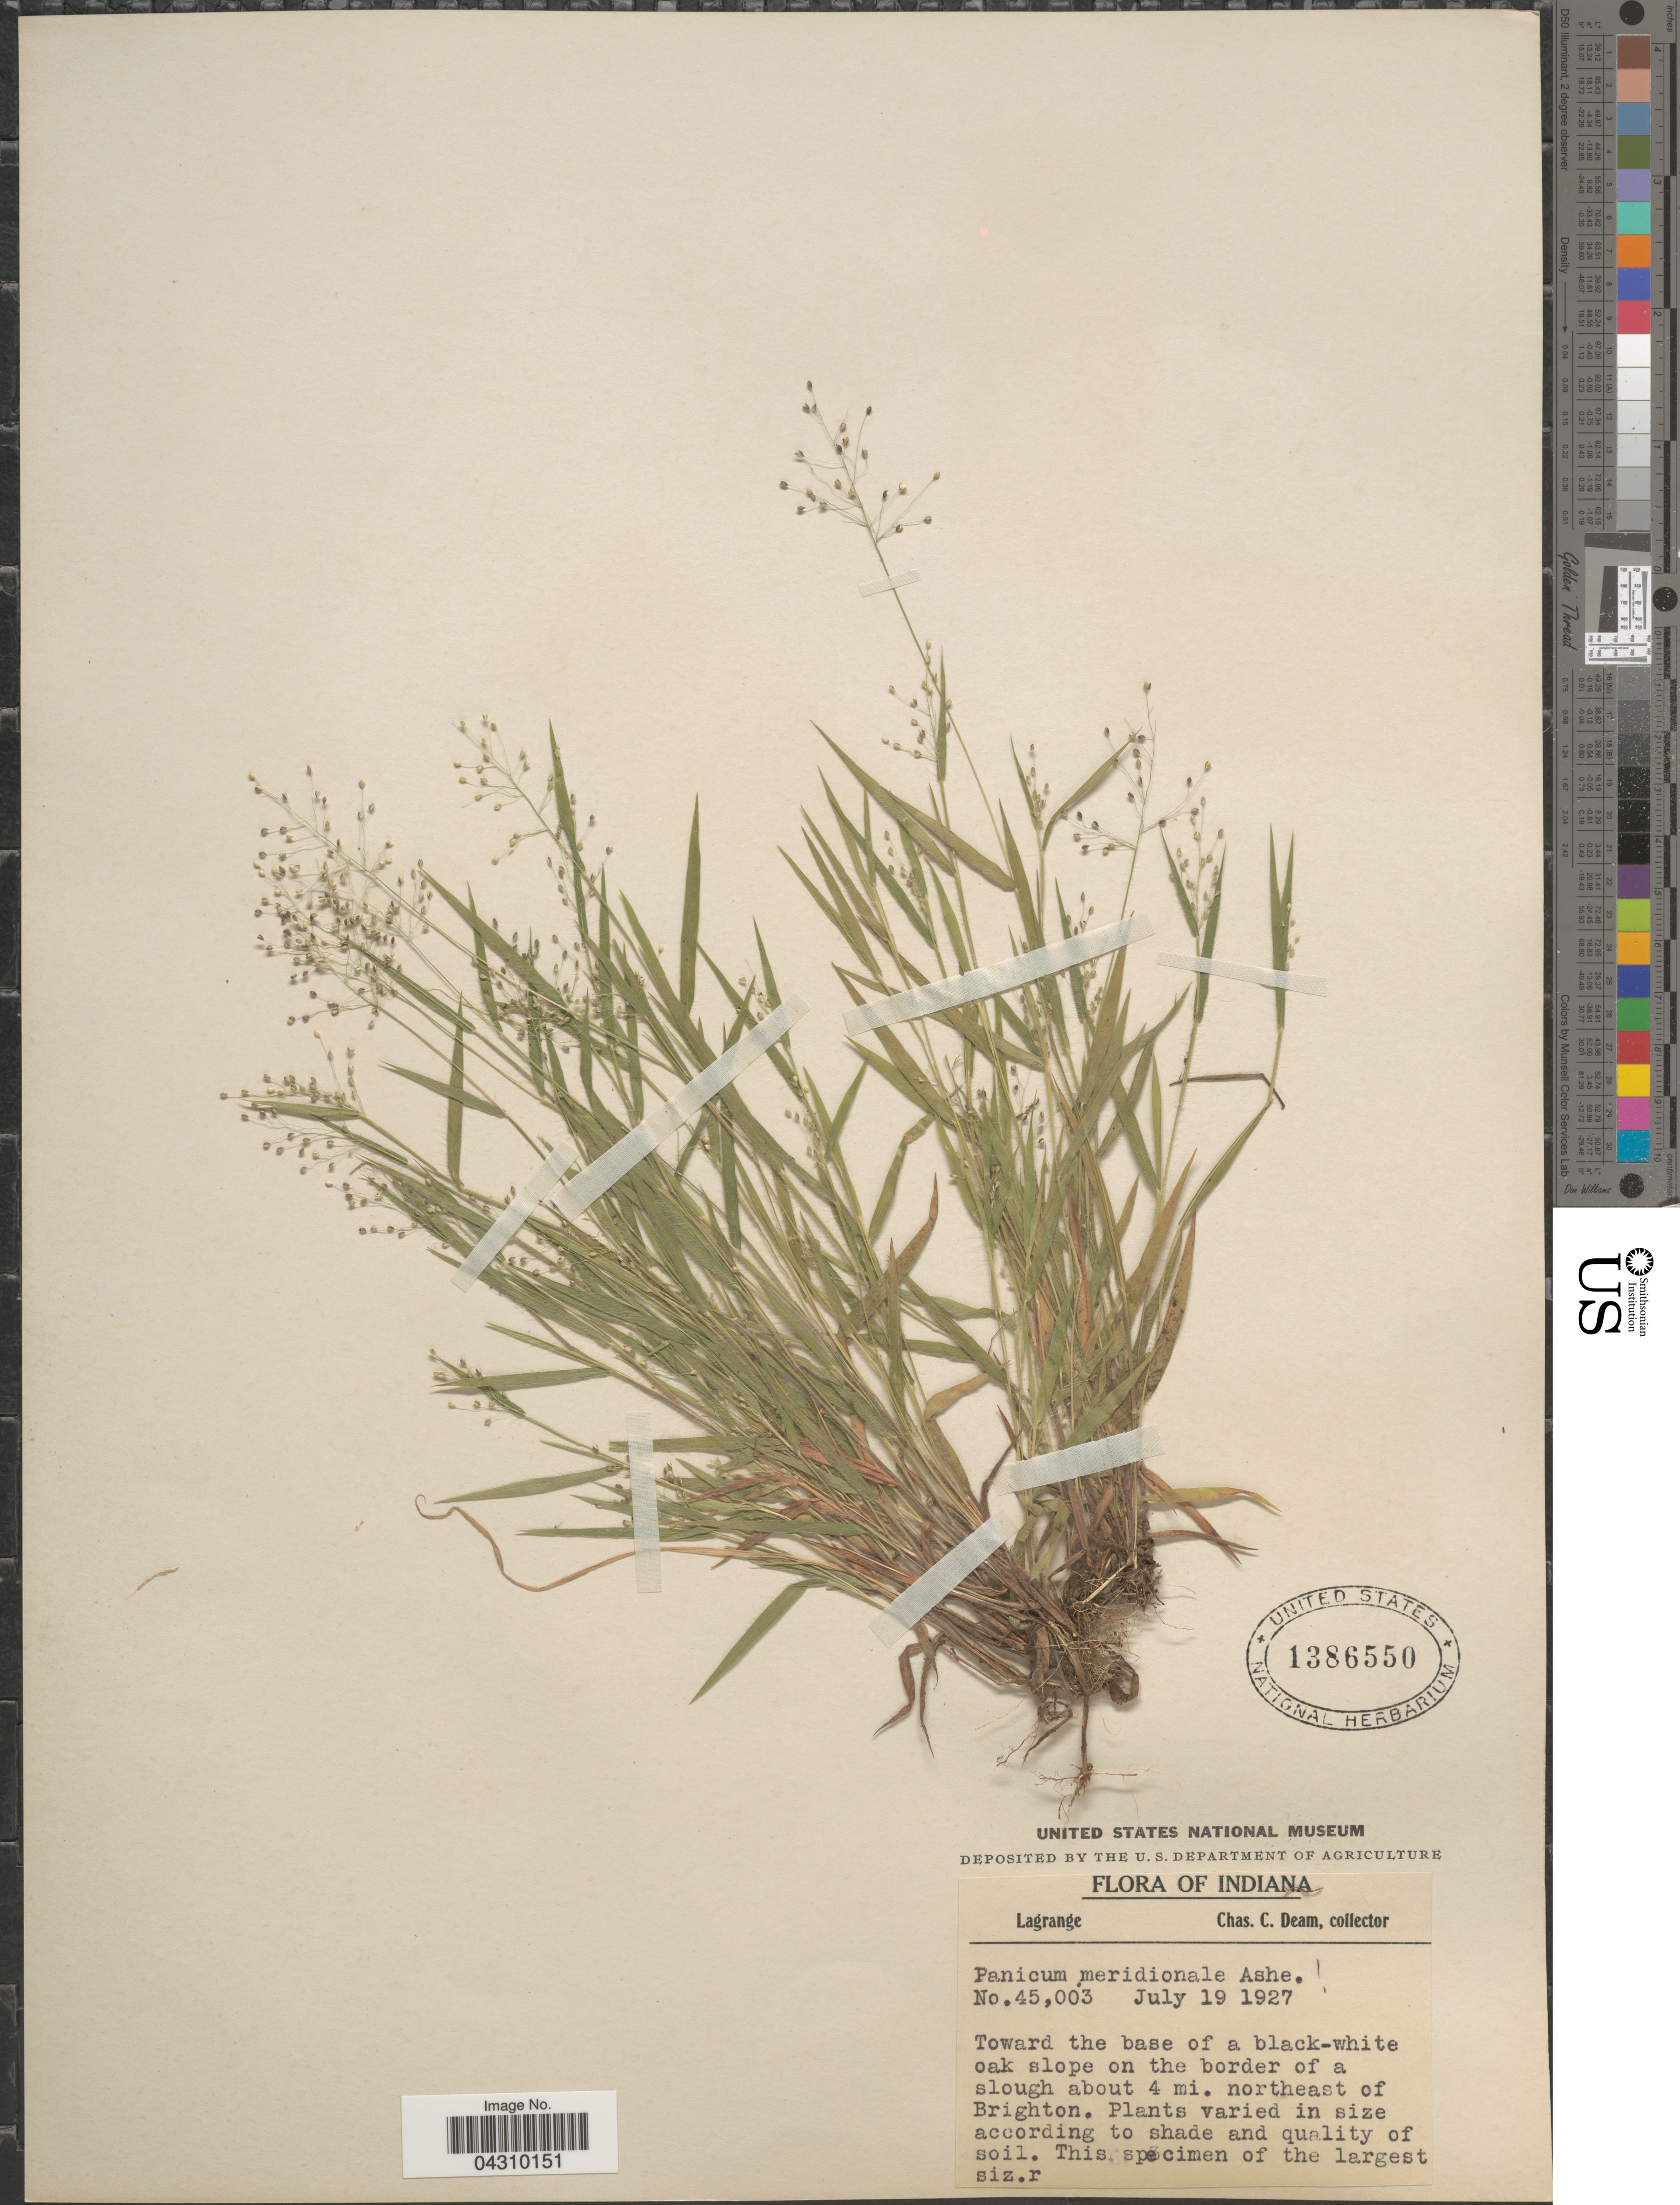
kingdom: Plantae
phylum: Tracheophyta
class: Liliopsida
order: Poales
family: Poaceae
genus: Dichanthelium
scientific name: Dichanthelium acuminatum var. acuminatum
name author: (Sw.) Gould & C.A. Clark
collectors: C. Deam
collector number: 45003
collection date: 1927-07-19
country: United States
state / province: Indiana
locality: Lagrange. Toward the base of a black-white oak slope on the border of a slough about 4 mi. northeast of Brighton.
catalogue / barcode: US 1386550